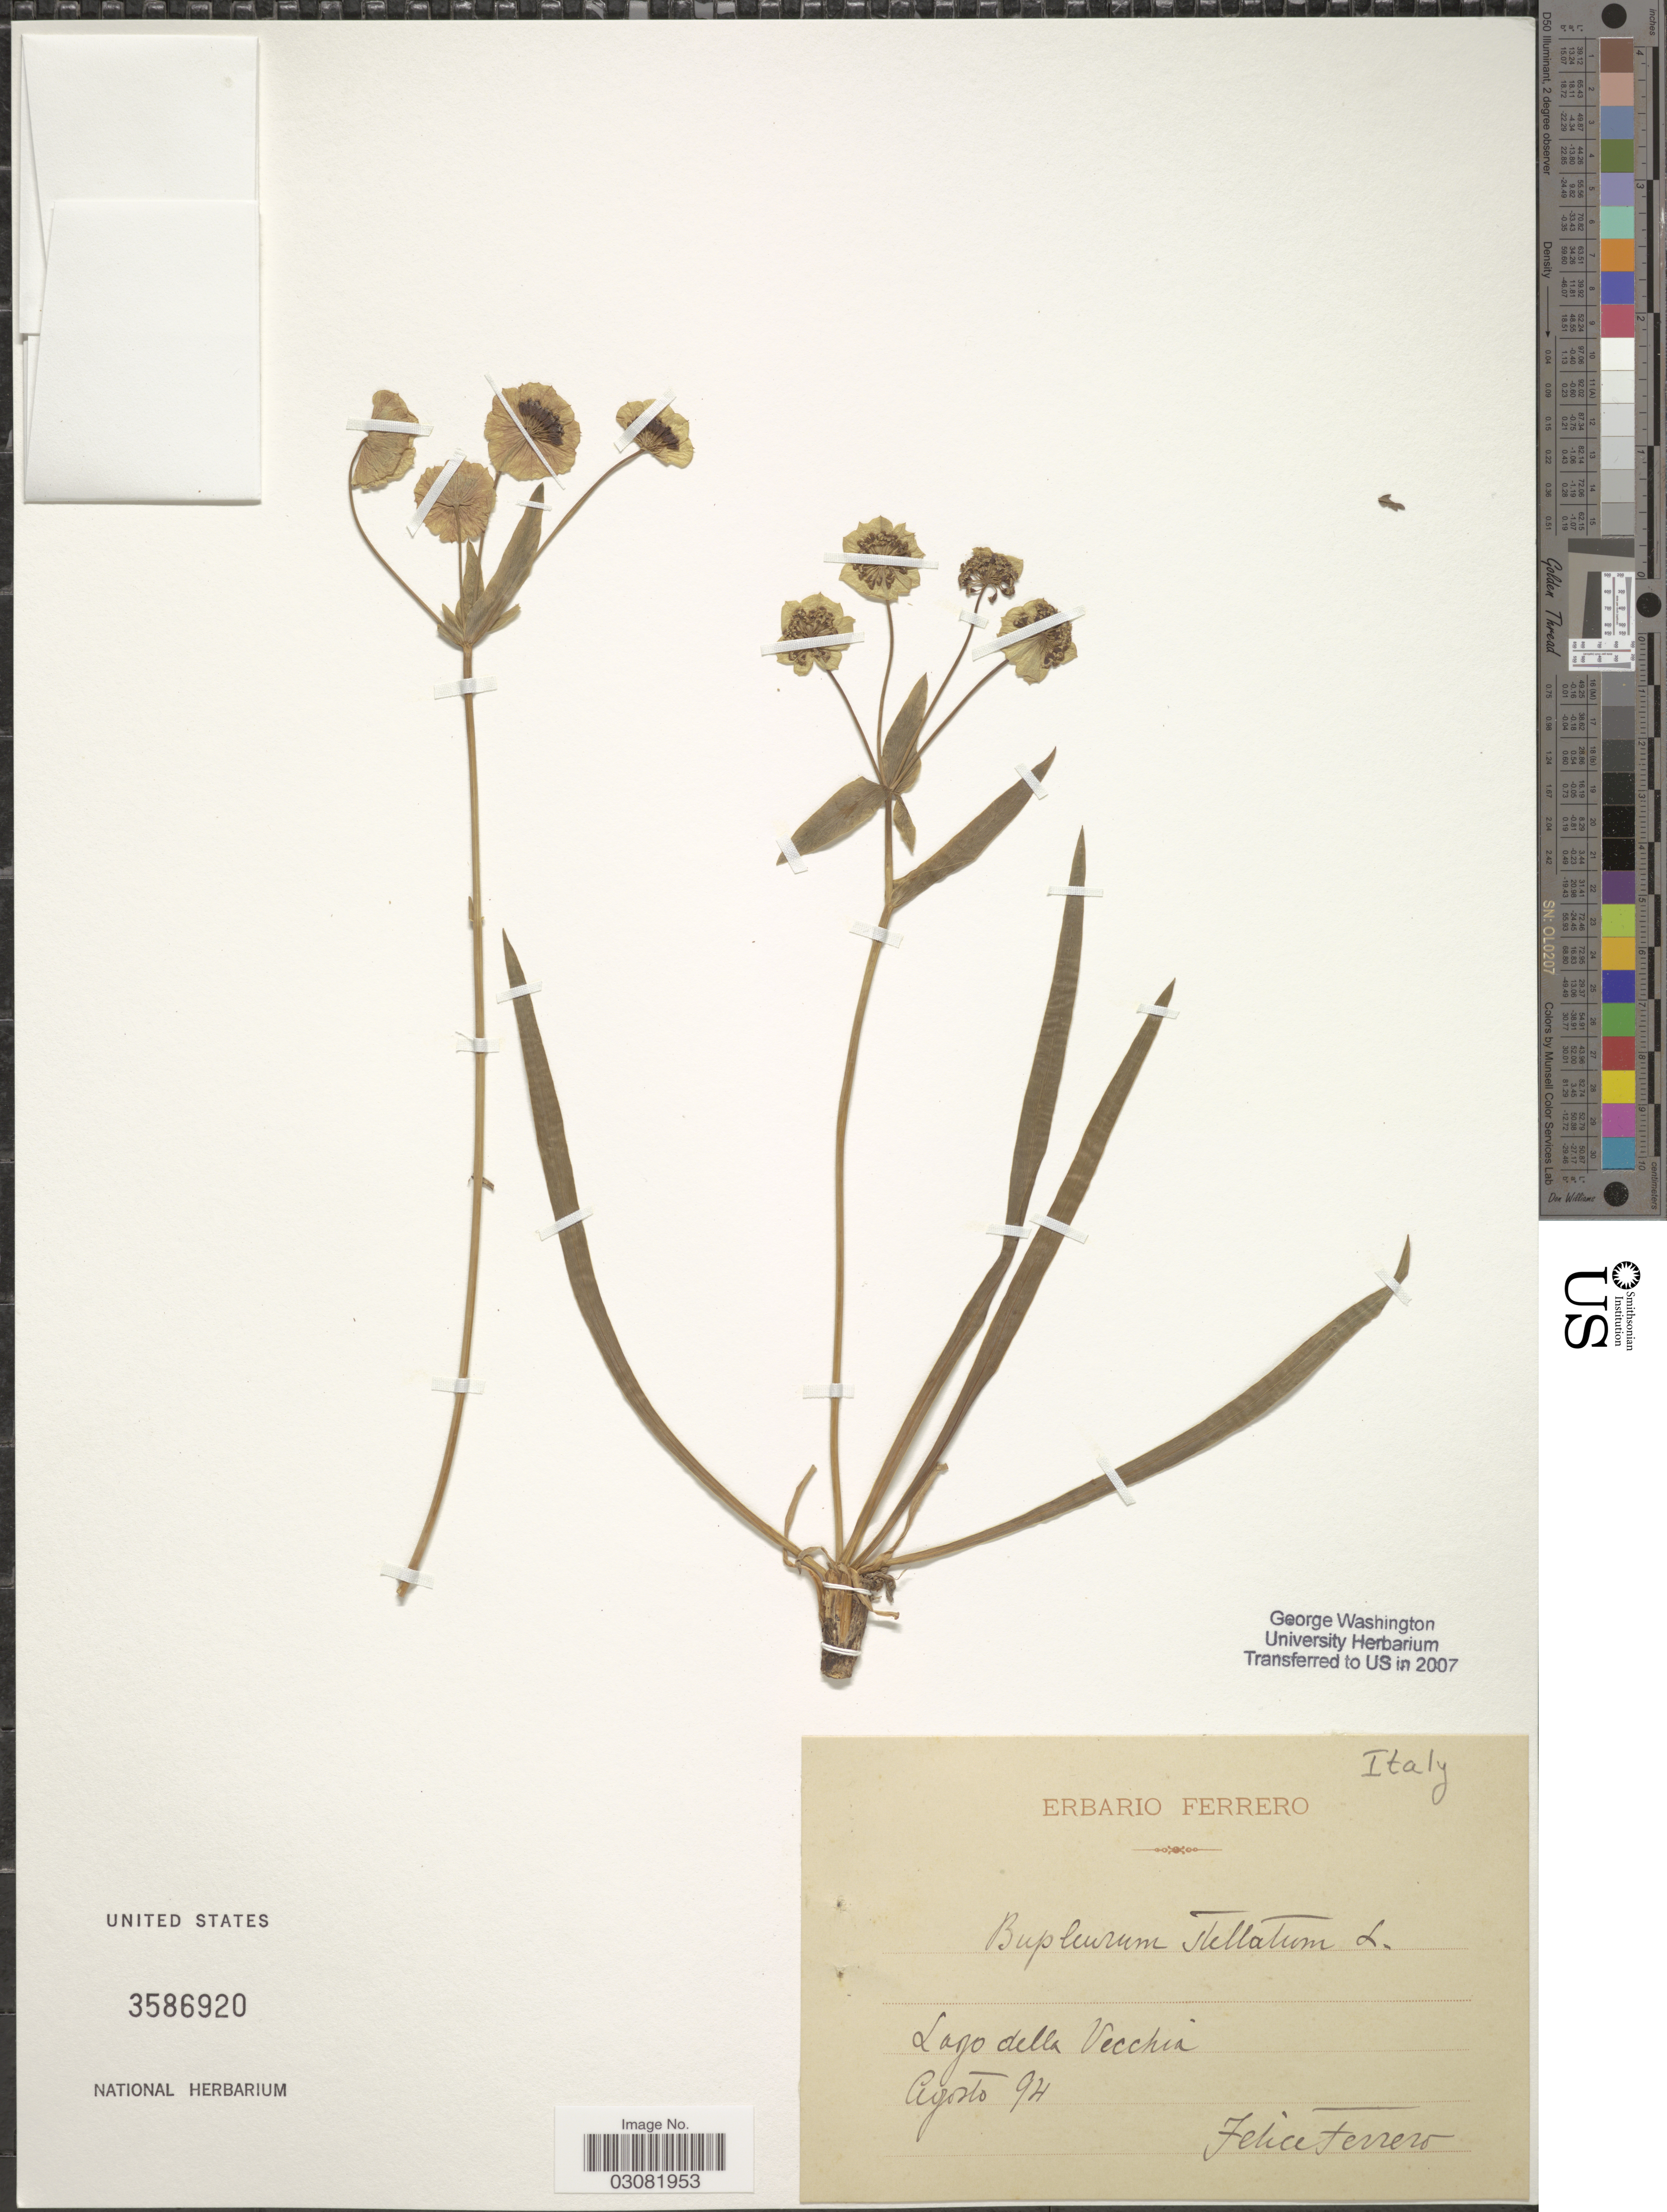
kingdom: Plantae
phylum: Tracheophyta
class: Magnoliopsida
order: Apiales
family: Apiaceae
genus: Bupleurum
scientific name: Bupleurum stellatum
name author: L.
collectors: F. Ferrero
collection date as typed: Transcribed d/m/y: /8/94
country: Italy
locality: Lago della Vecchia.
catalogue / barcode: US 3586920